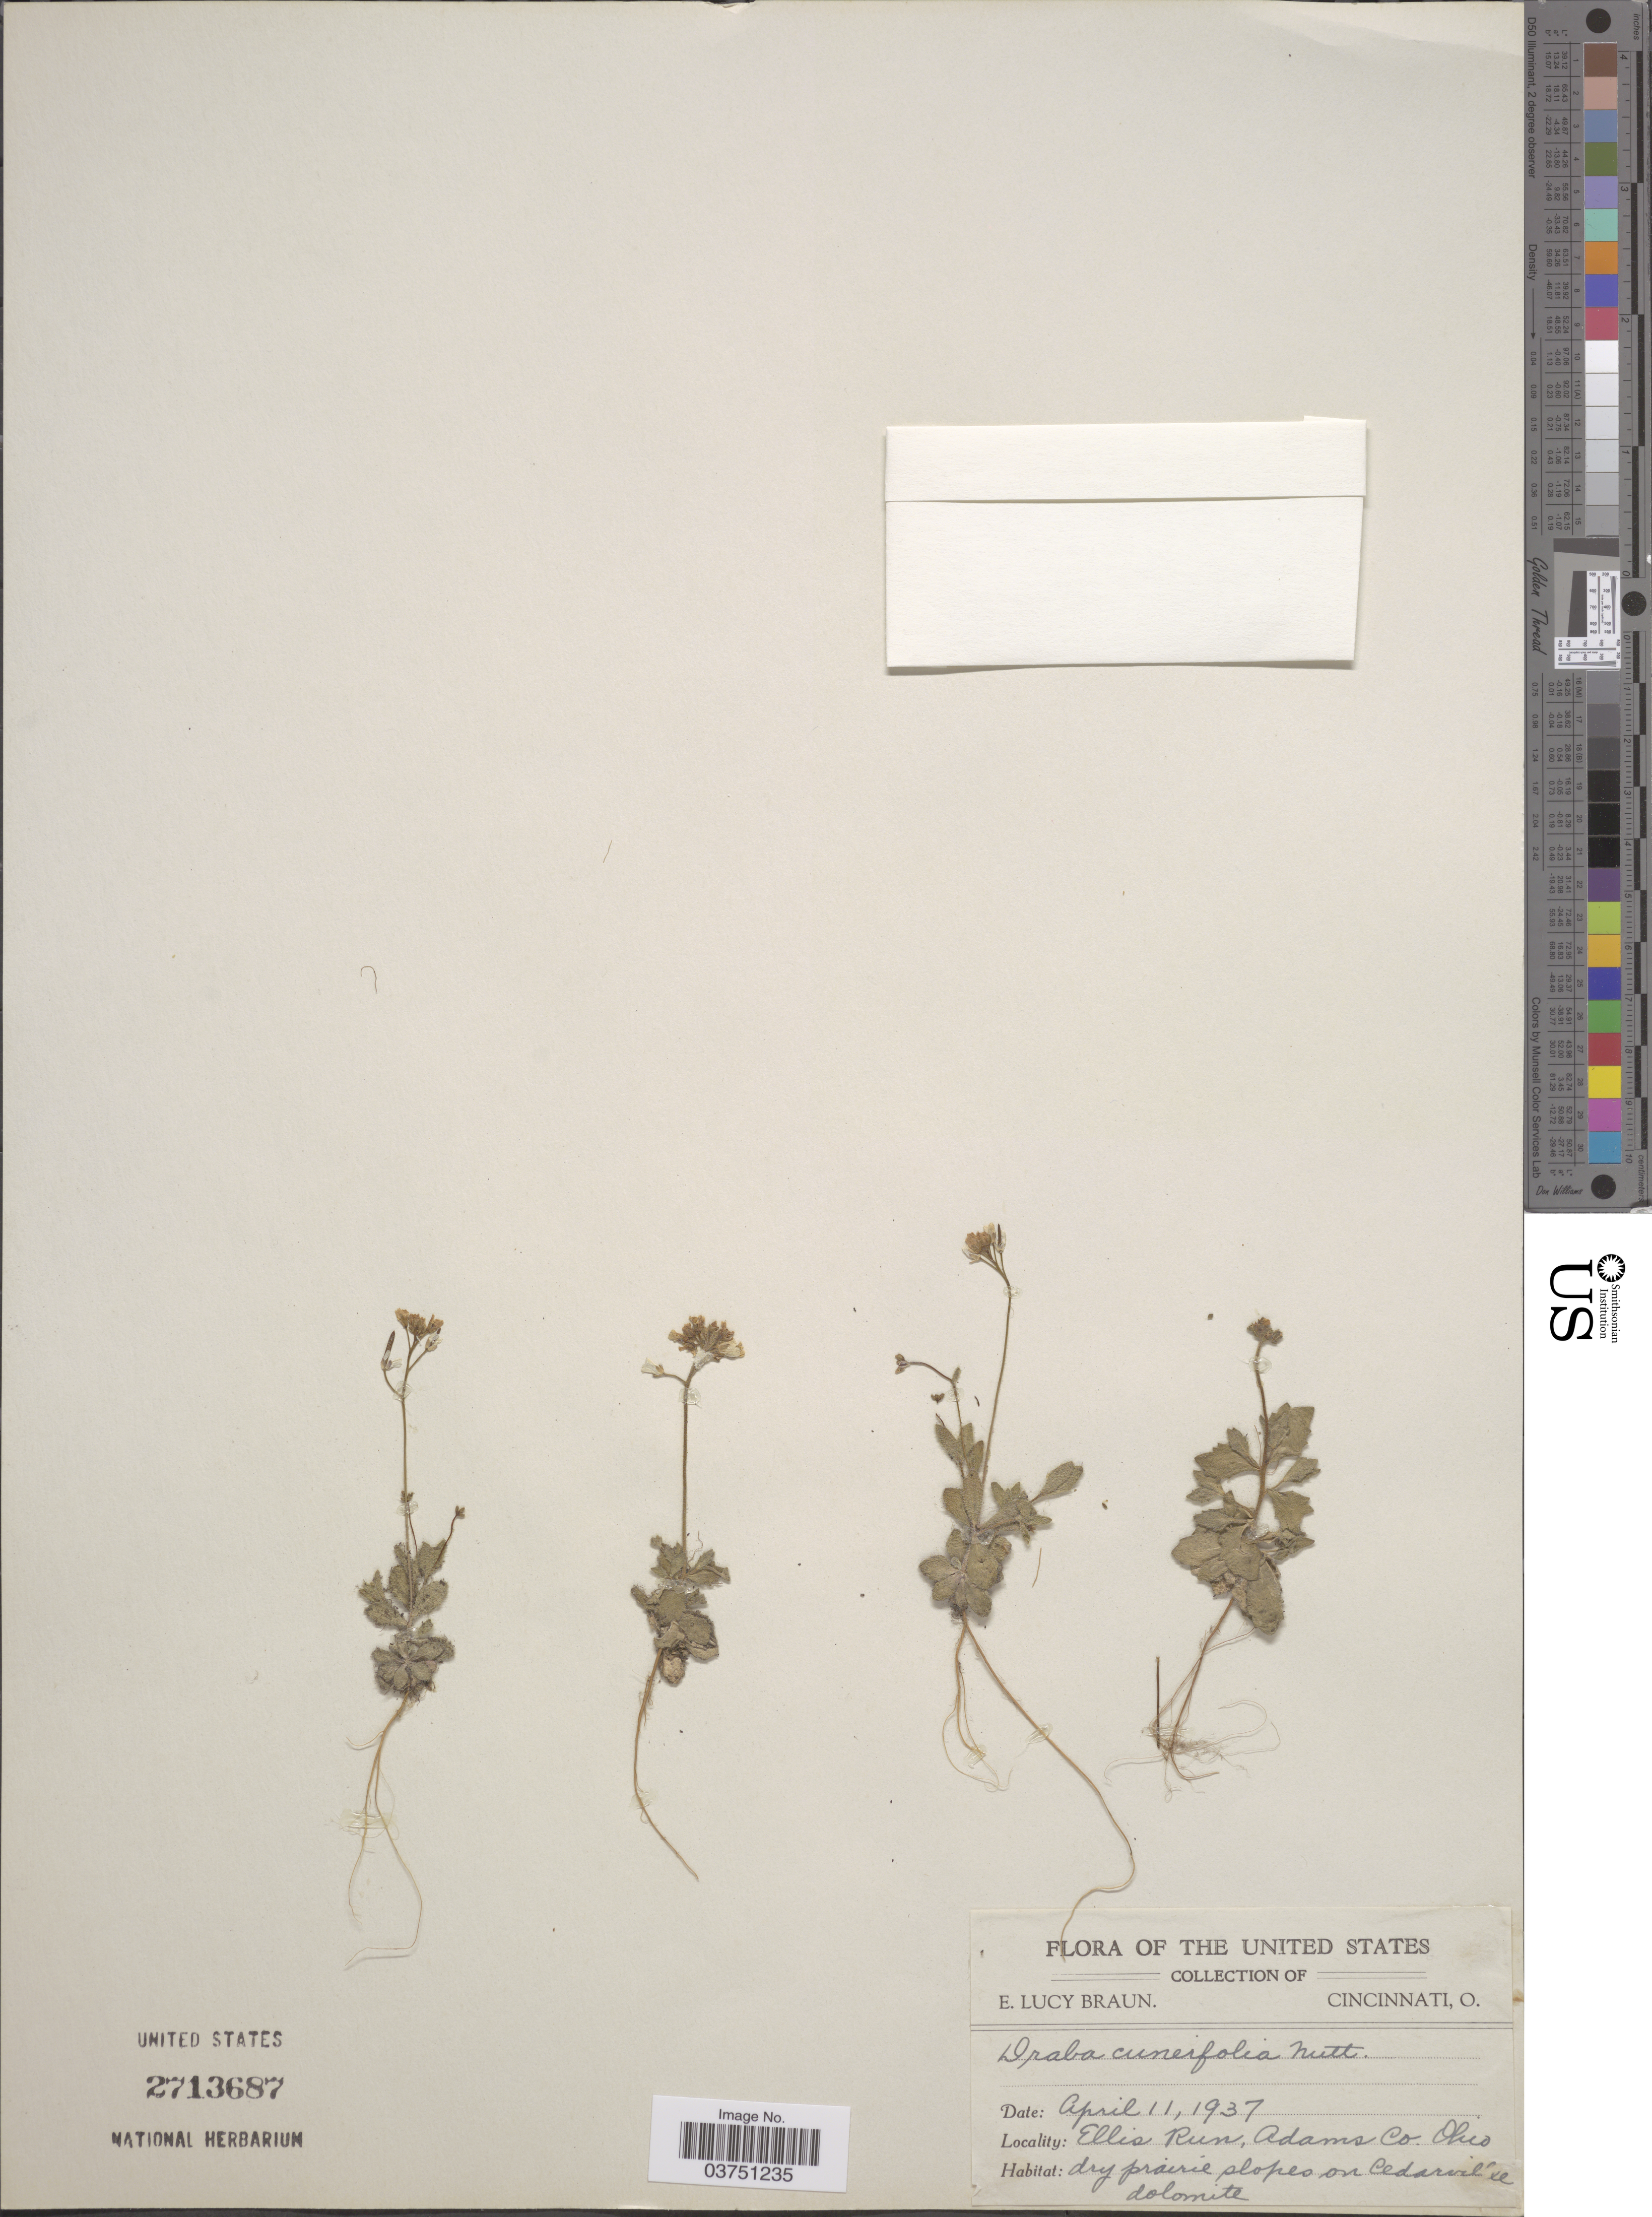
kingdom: Plantae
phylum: Tracheophyta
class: Magnoliopsida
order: Brassicales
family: Brassicaceae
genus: Draba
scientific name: Draba cuneifolia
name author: Nutt.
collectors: E. L. Braun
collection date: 1937-04-11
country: United States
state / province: Ohio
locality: Ellis Run, Adams Co.; dry prairie slopes on Cedarville dolomite.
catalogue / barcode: US 2713687